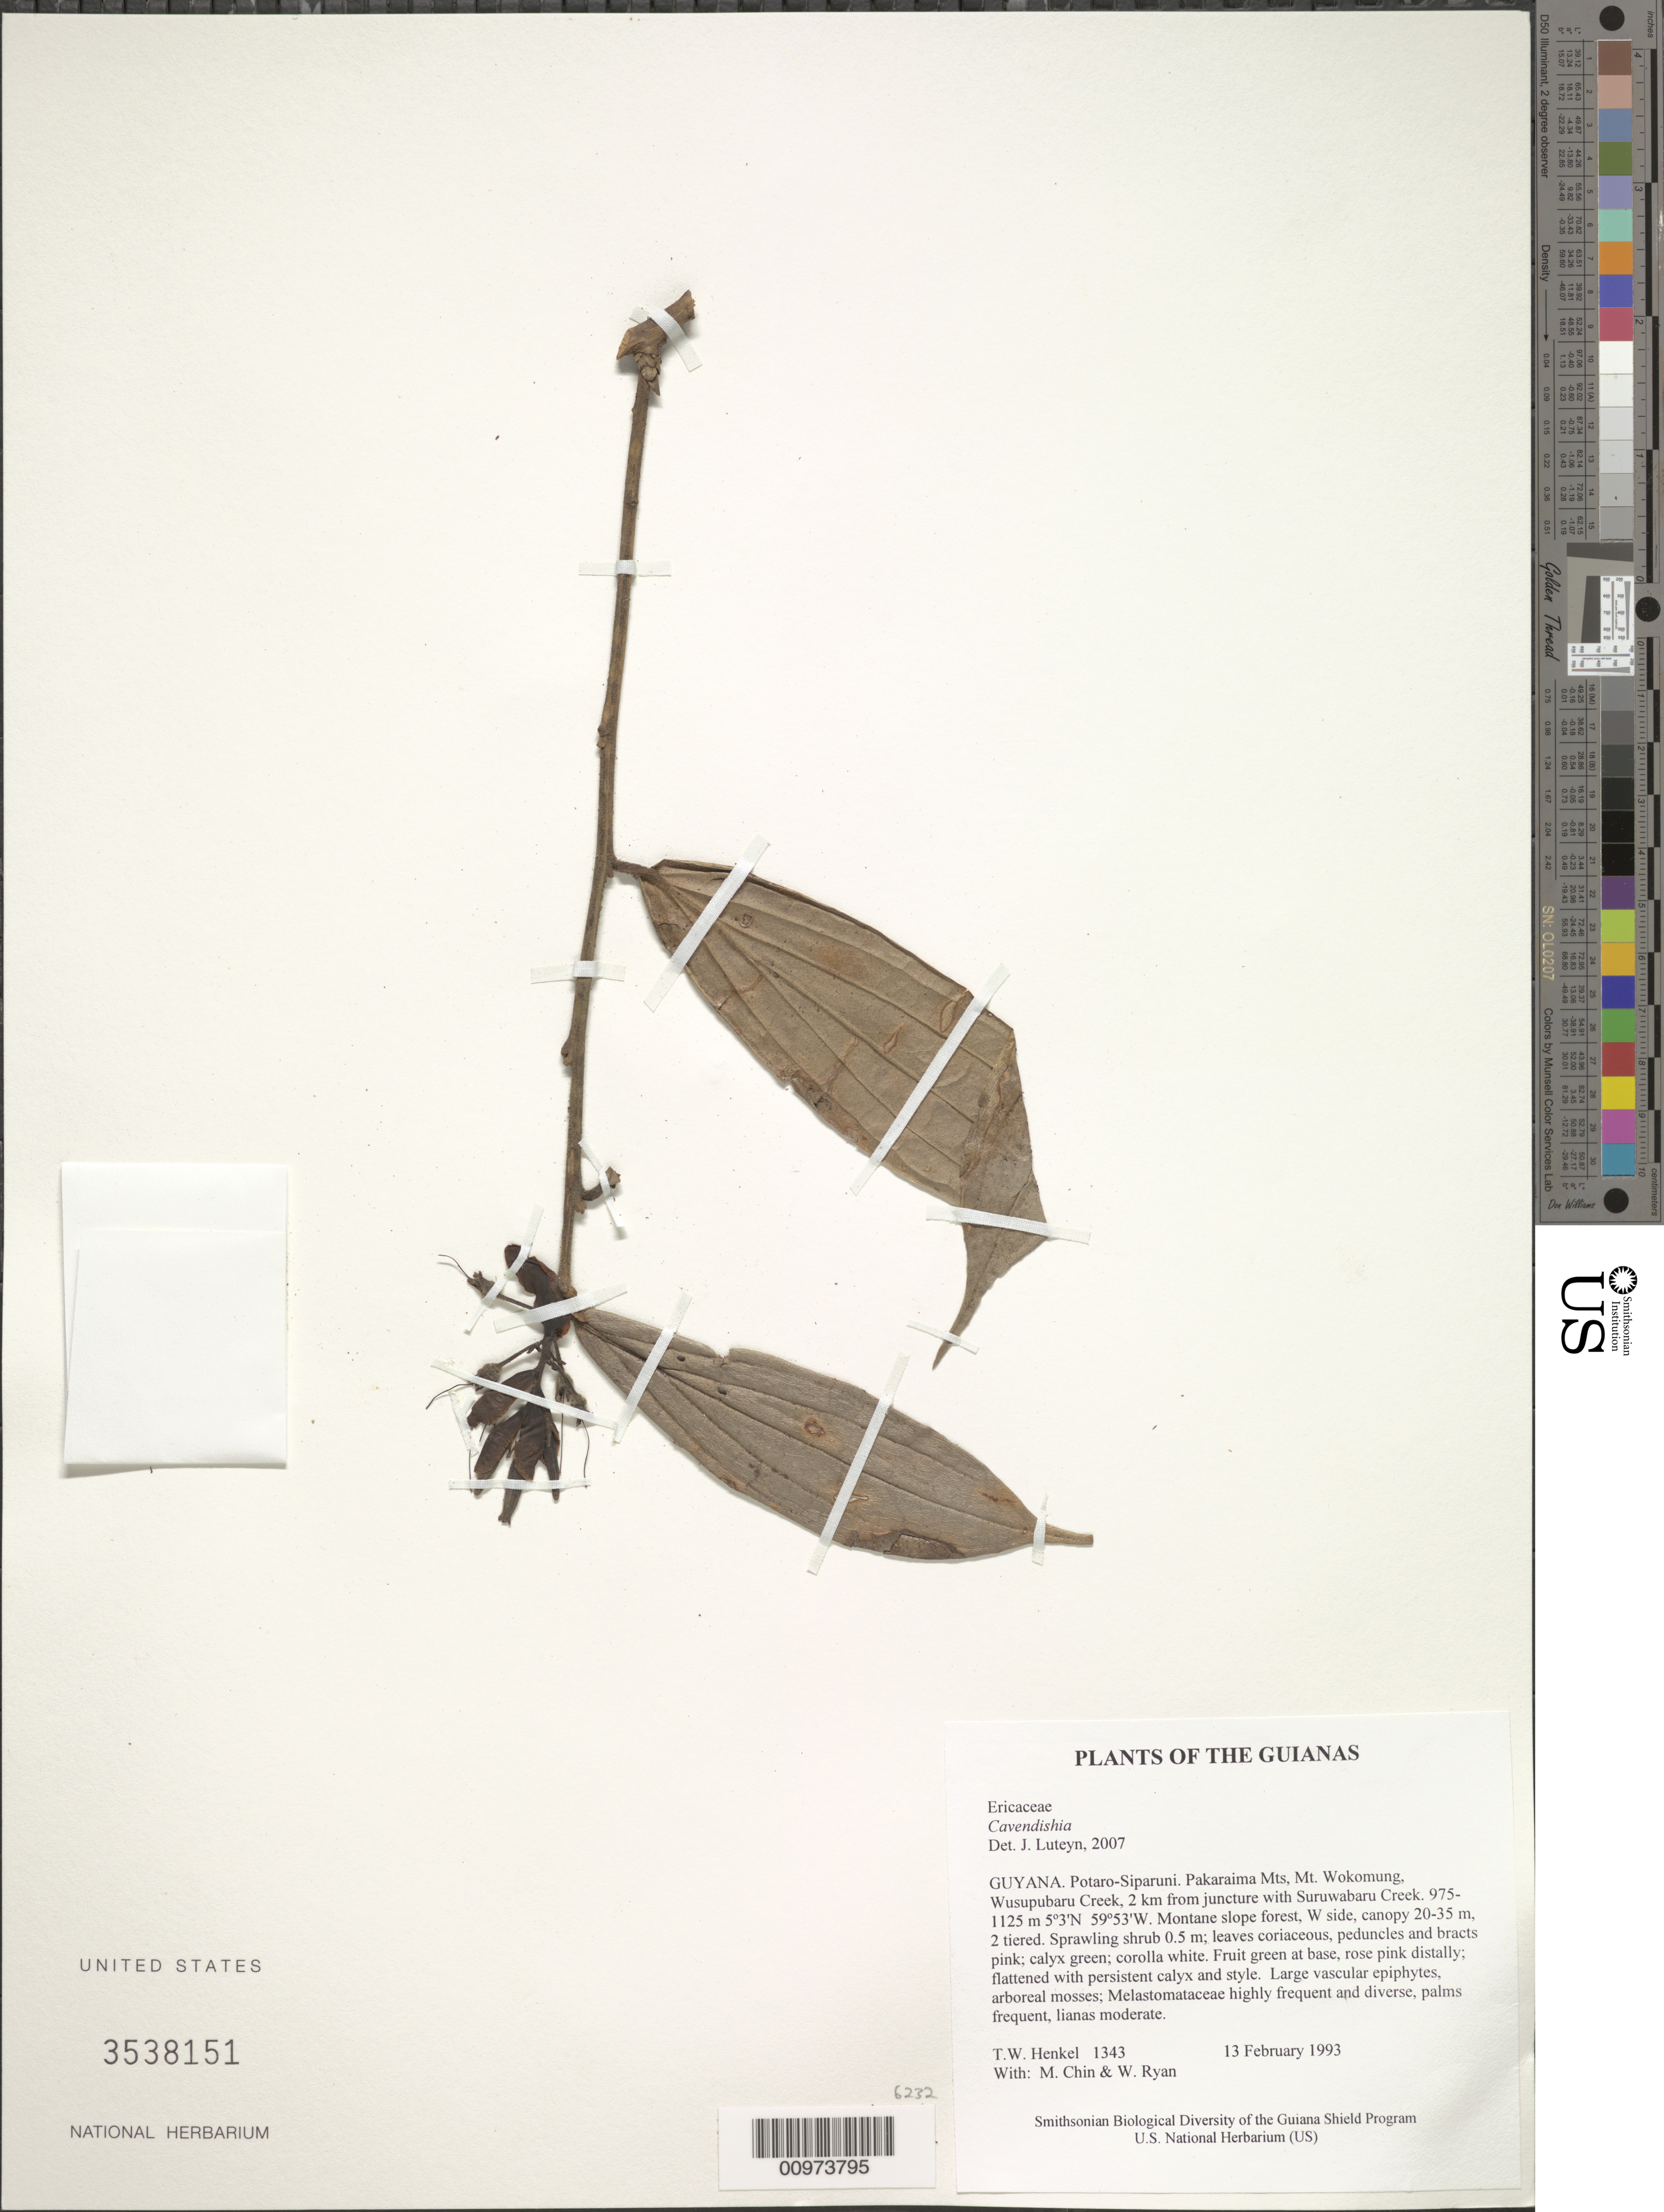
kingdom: Plantae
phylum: Tracheophyta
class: Magnoliopsida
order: Ericales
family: Ericaceae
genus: Cavendishia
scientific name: Cavendishia sp.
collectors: T. Henkel, M. Chin & W. Ryan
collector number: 1343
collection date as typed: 13 February 1993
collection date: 1993-02-13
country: Guyana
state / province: Potaro-Siparuni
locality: Pakaraima Mts, Mt. Wokomung, Wusupubaru Creek, 2 km from juncture with Suruwabaru Creek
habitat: Montane slope forest, W side, canopy 20-35 m, 2 tiered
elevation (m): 975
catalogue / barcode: US 3538151